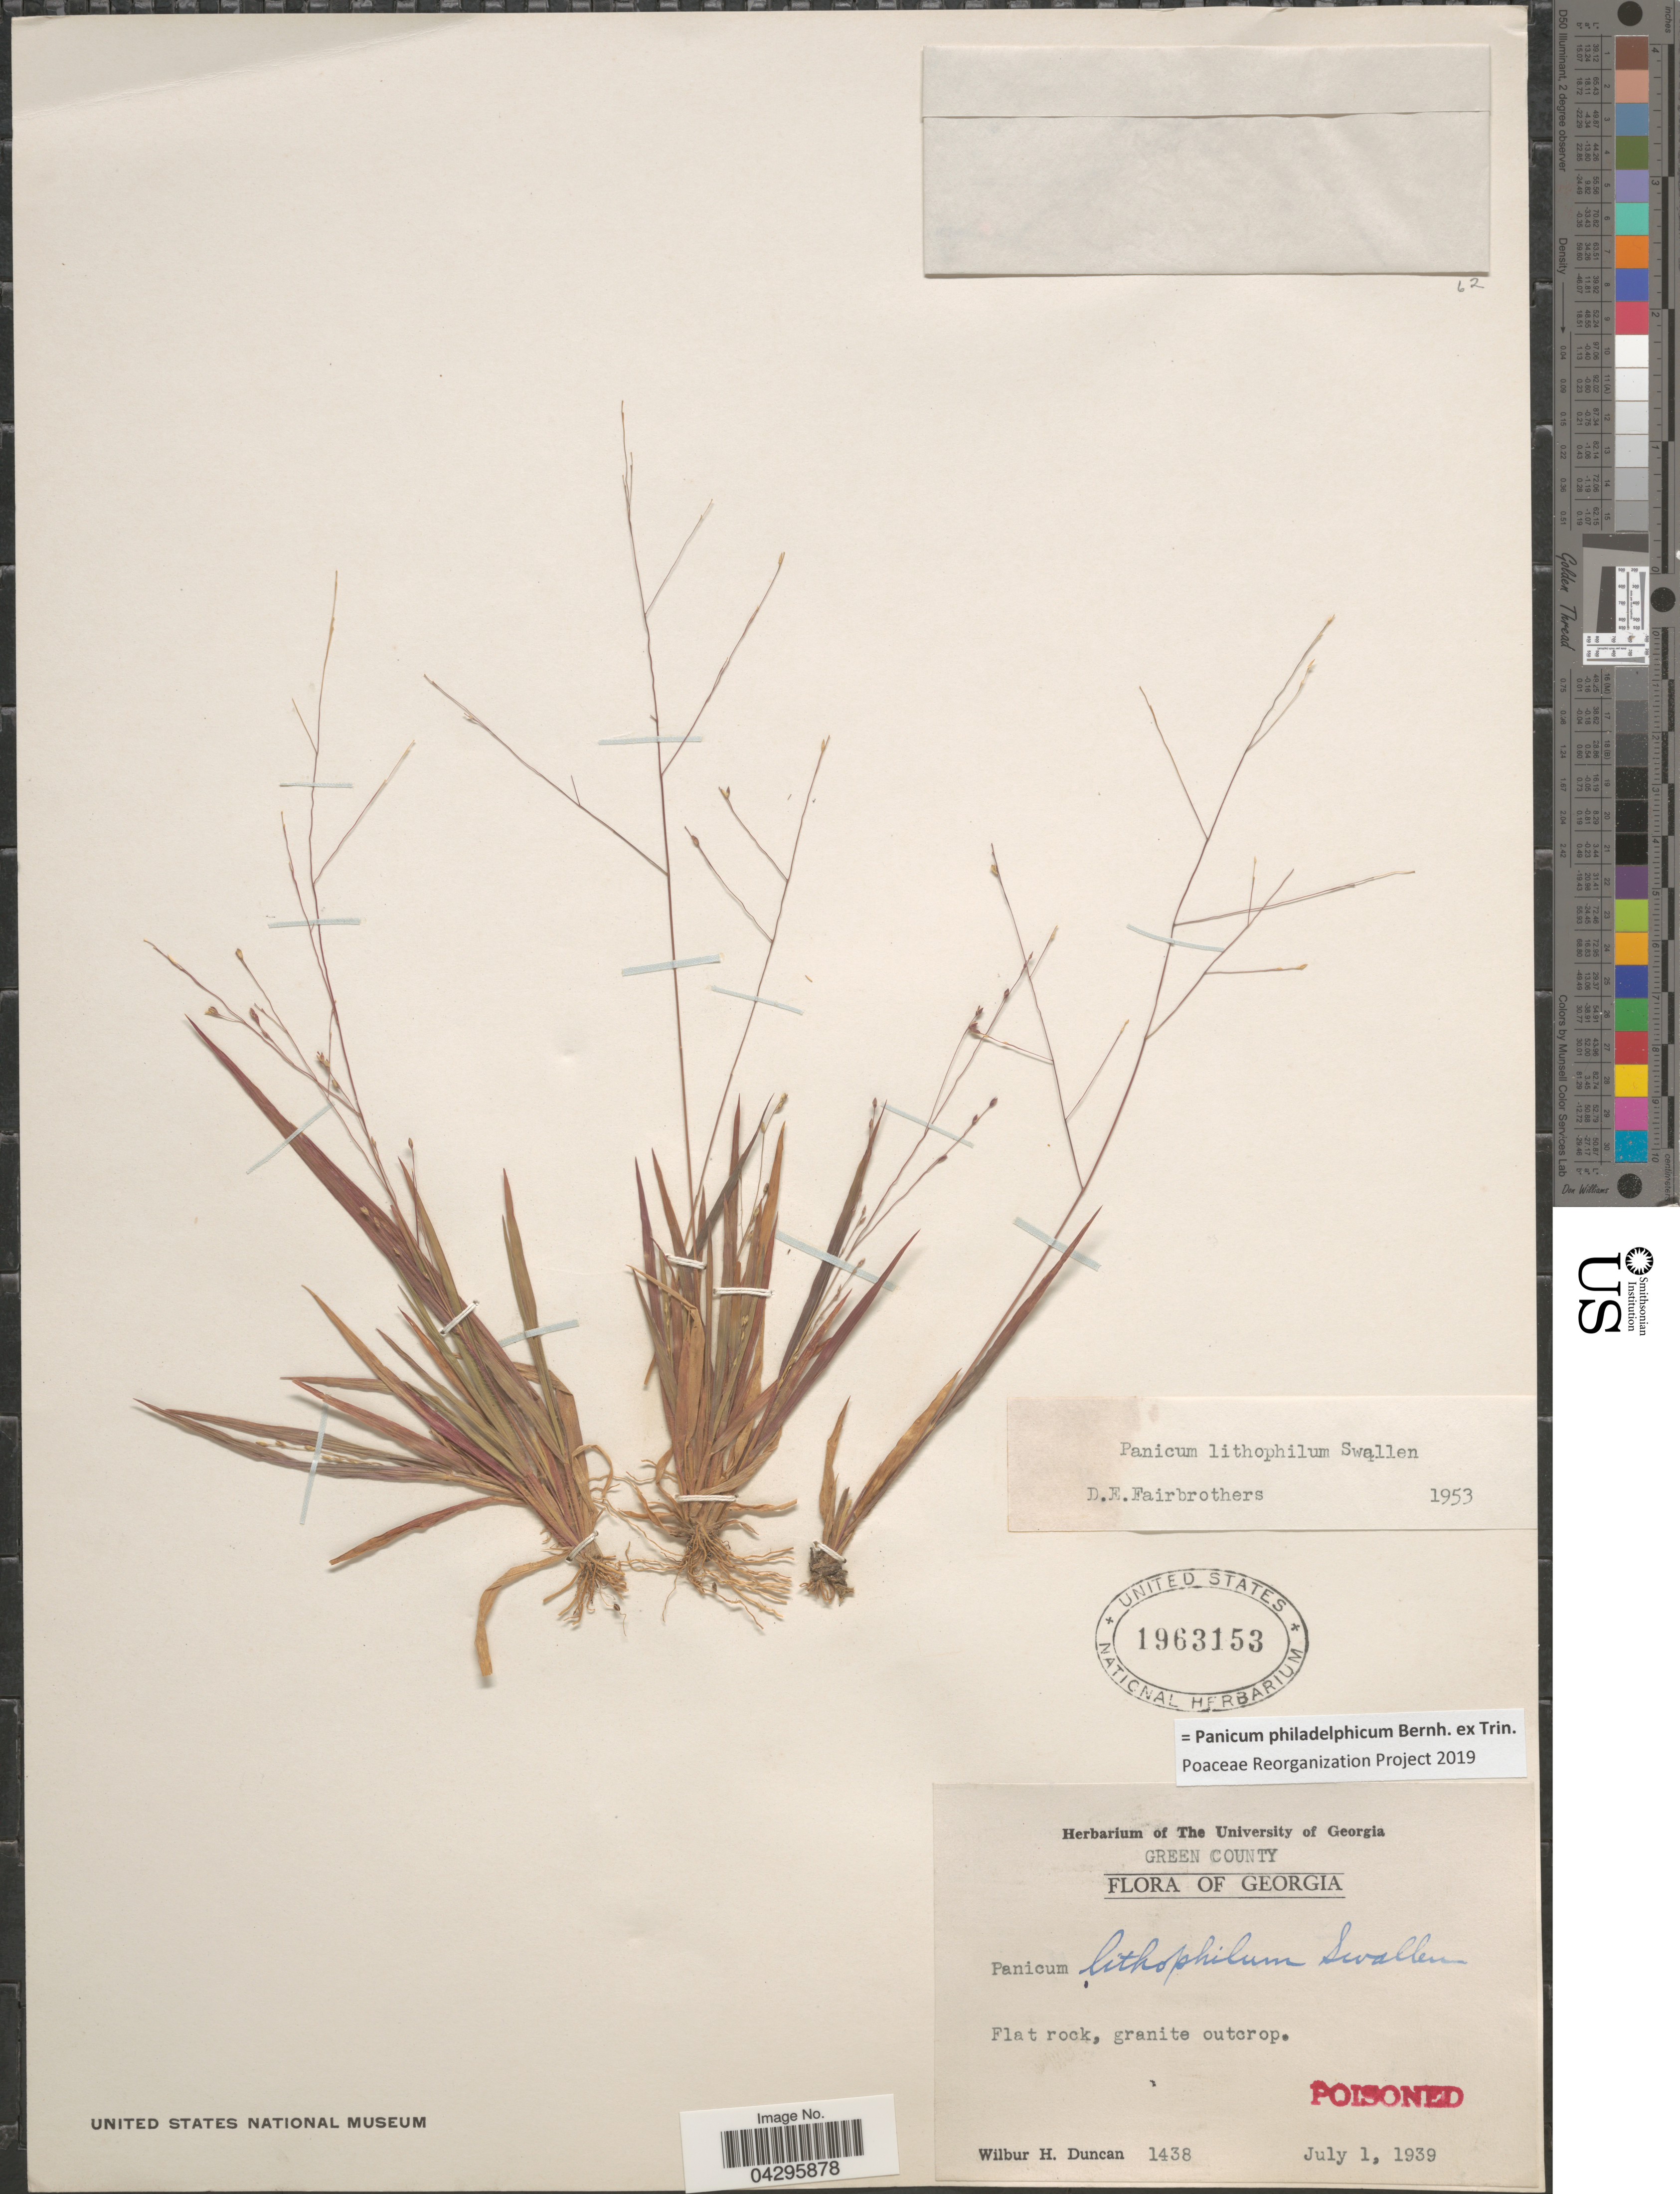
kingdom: Plantae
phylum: Tracheophyta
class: Liliopsida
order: Poales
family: Poaceae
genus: Panicum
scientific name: Panicum philadelphicum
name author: Bernh. ex Trin.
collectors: W. H. Duncan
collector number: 1438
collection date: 1939-07-01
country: United States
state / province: Georgia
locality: Green County. Flat rock, granite outcrop.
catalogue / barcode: US 1963153